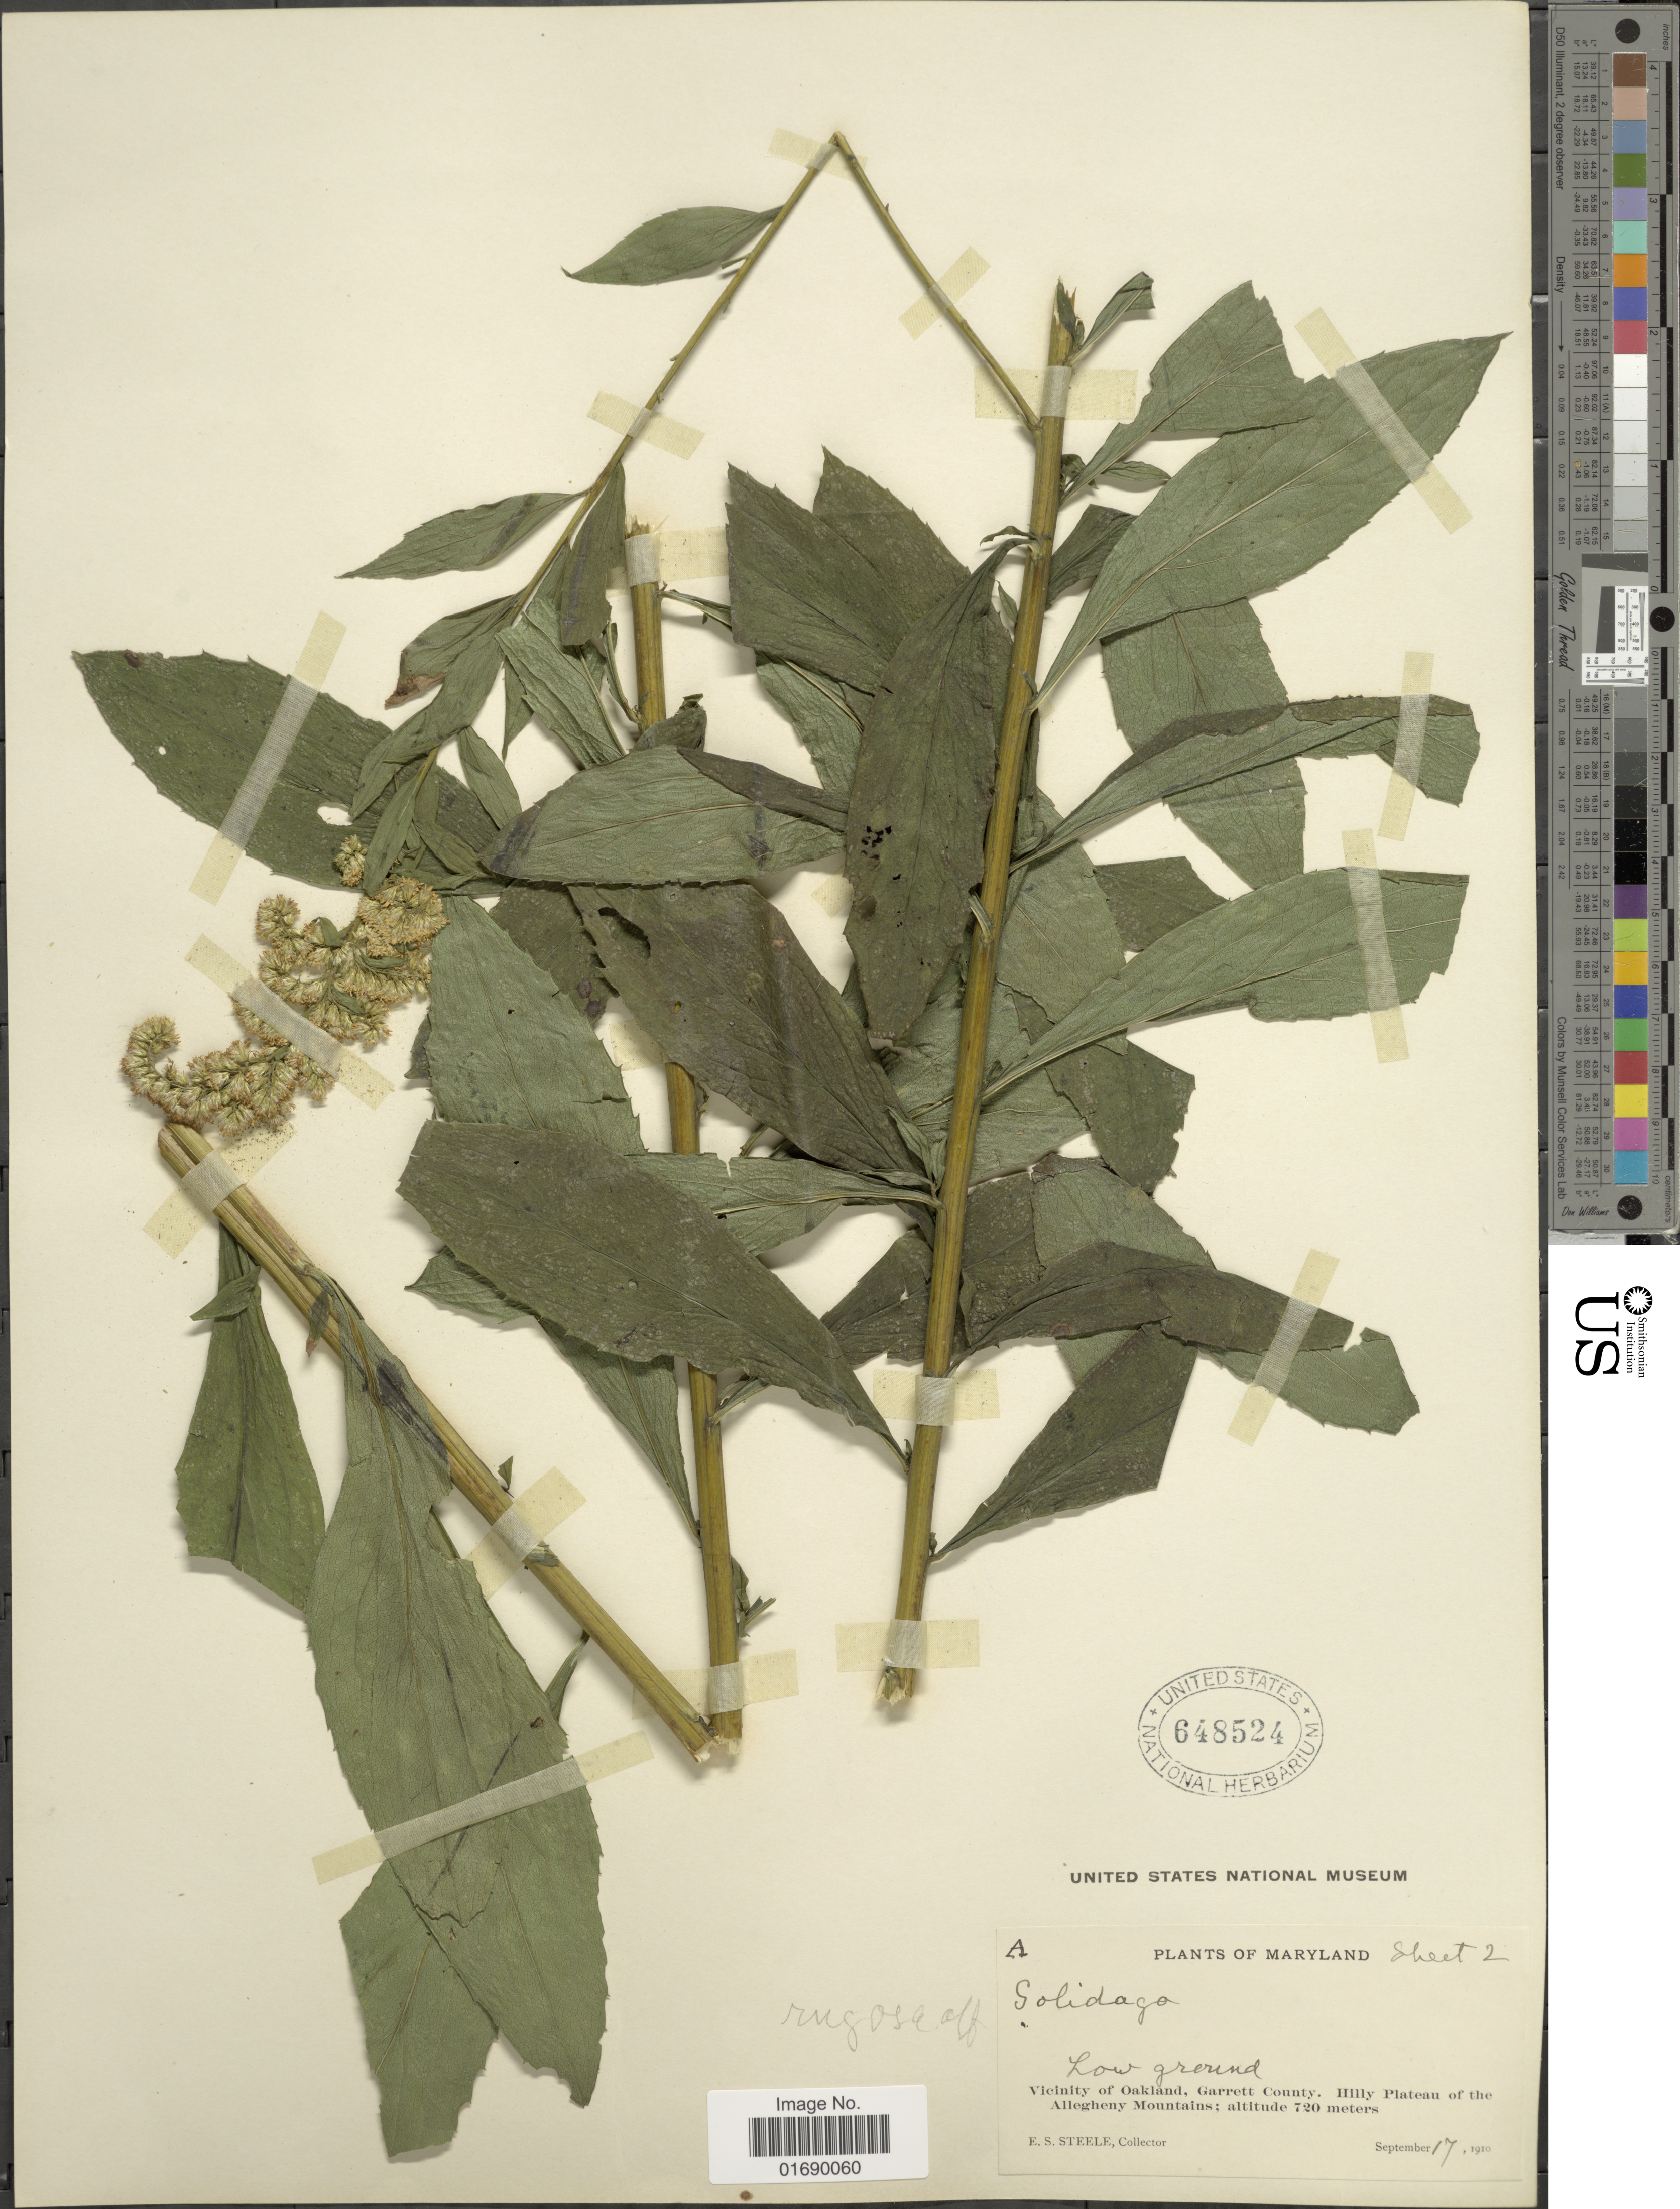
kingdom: Plantae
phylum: Tracheophyta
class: Magnoliopsida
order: Asterales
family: Asteraceae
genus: Solidago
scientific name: Solidago rugosa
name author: Mill.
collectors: E. Steele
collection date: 1910-09-17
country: United States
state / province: Maryland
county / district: Garrett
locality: Low ground, Vicinity of Oakland, Garrett County, Hilly Plateau of the Allegheny Mountains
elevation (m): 720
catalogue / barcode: US 648524